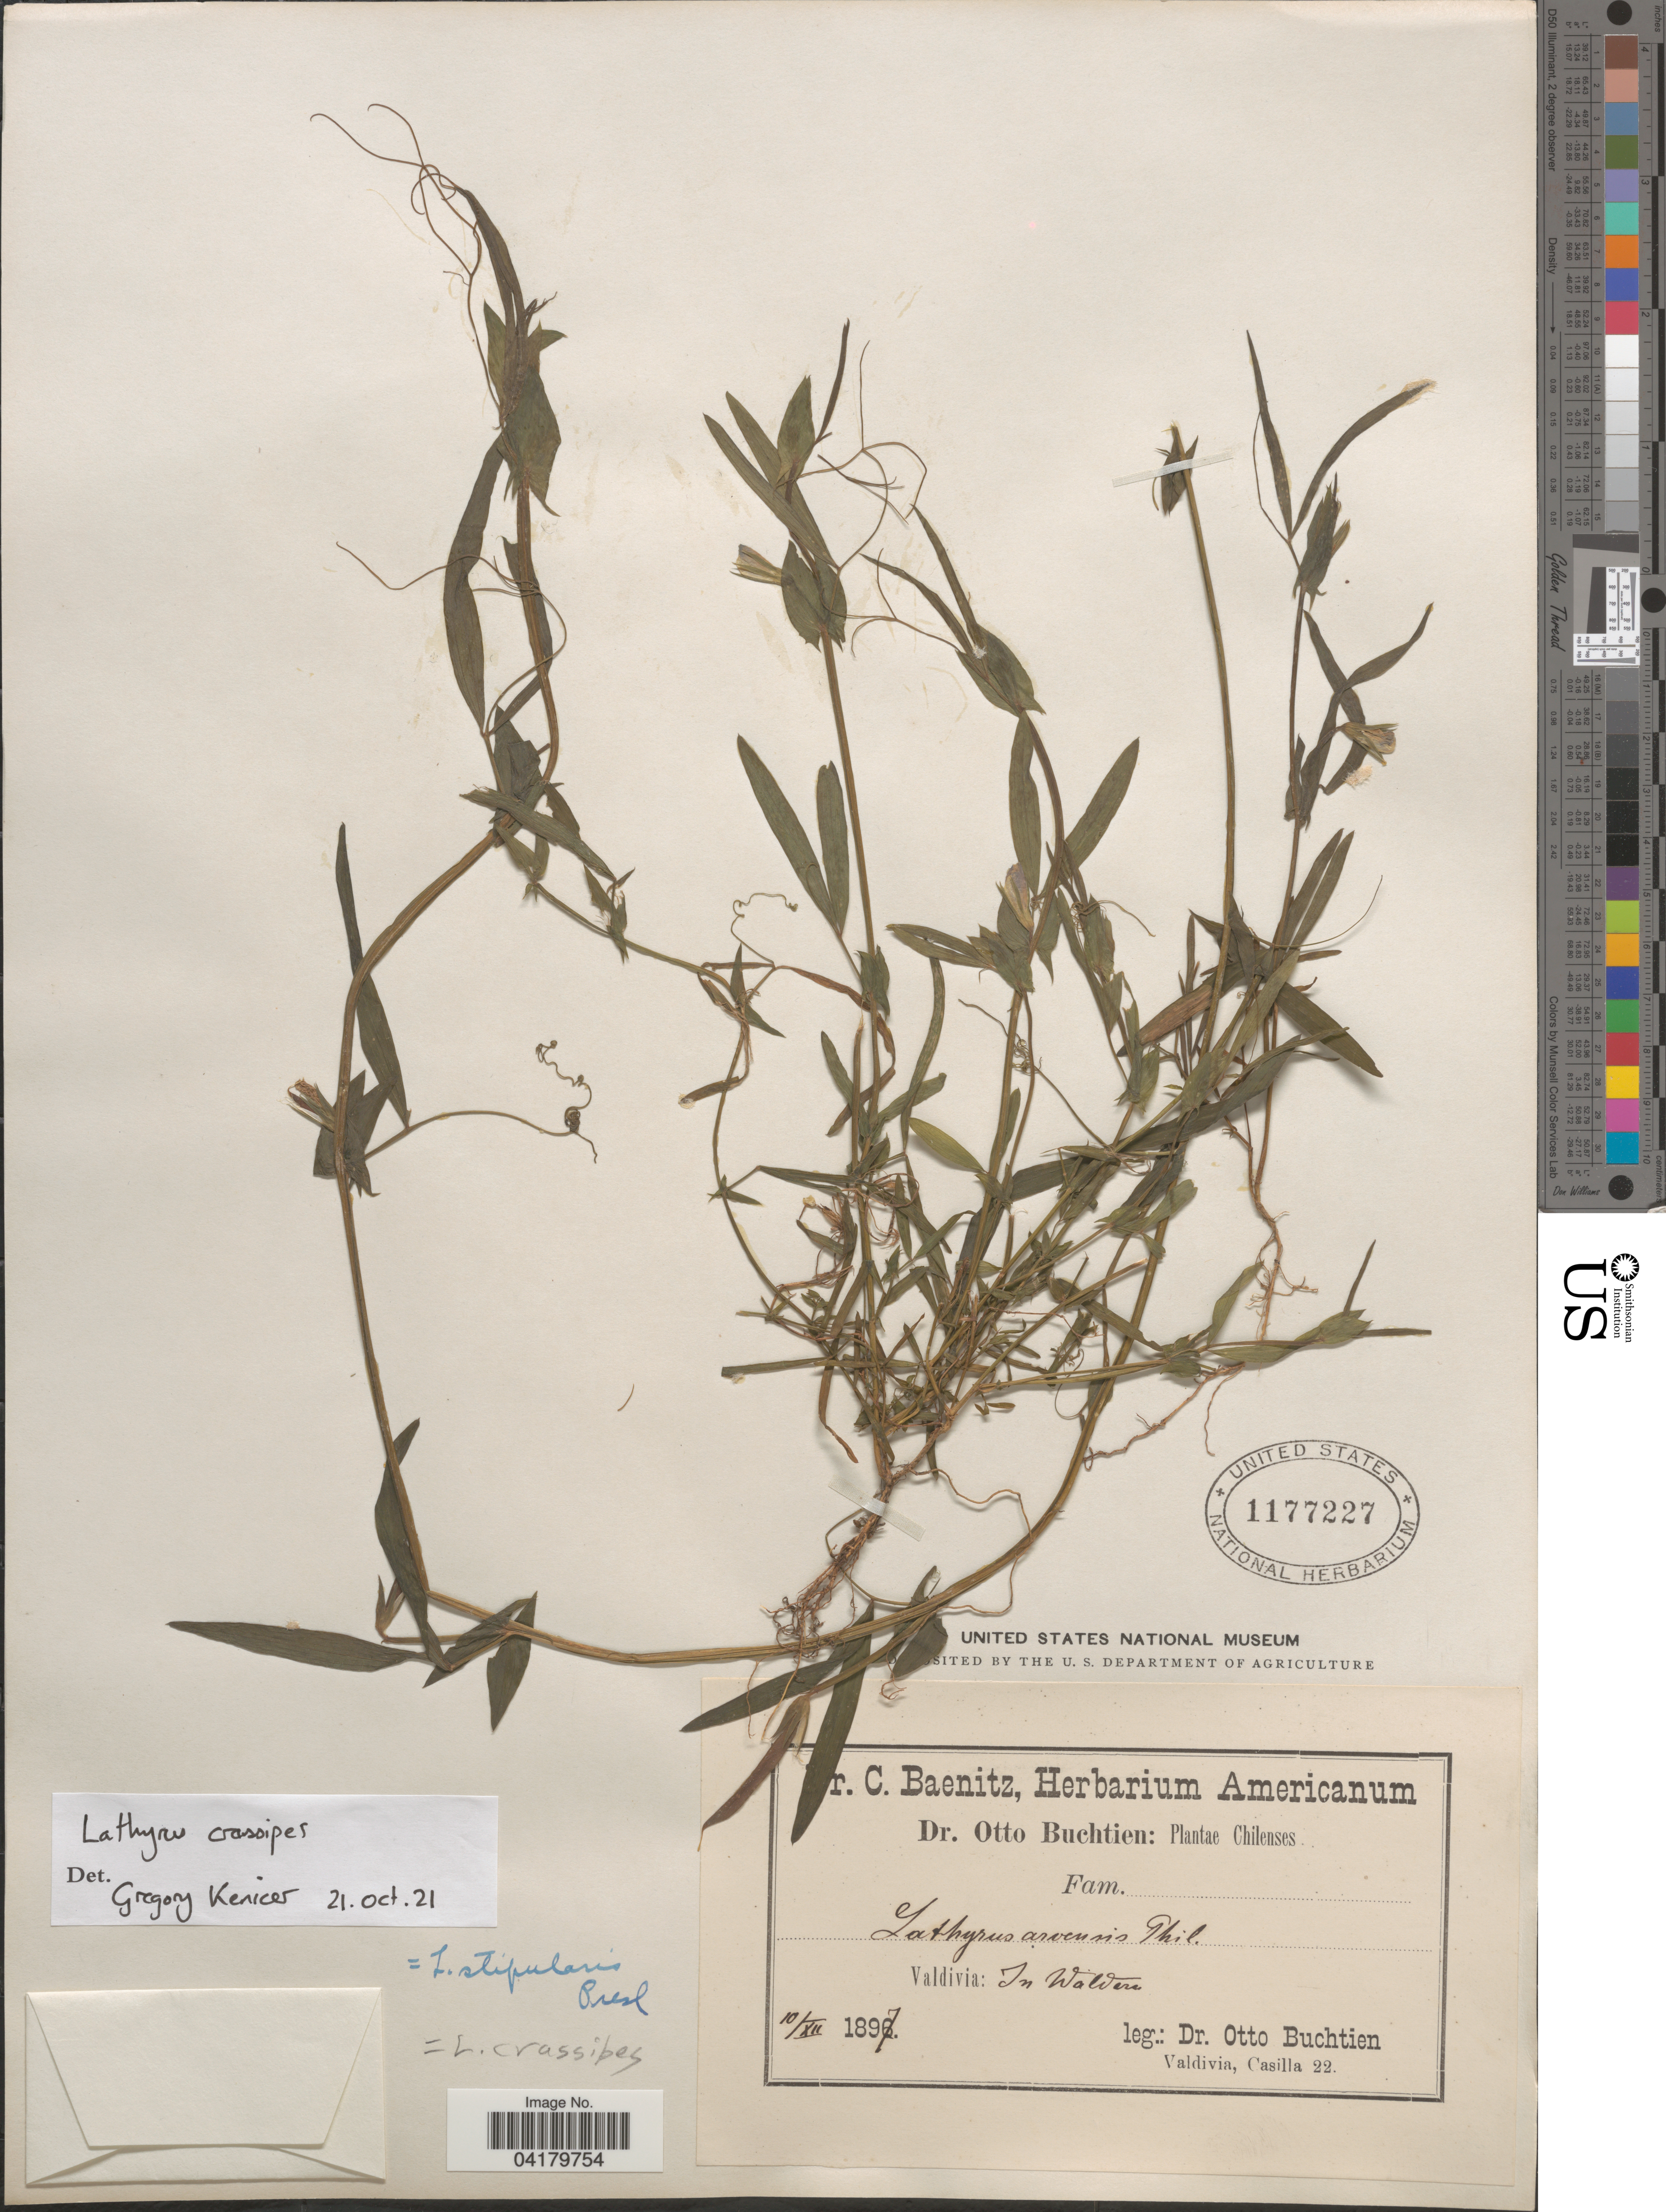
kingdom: Plantae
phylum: Tracheophyta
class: Magnoliopsida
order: Fabales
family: Fabaceae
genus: Lathyrus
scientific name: Lathyrus crassipes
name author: Gillies ex Hook. & Arn.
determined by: Kenicer, Gregory J.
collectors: O. Buchtien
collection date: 1897-12-10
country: Chile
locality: Chilenses. Valdivia: In Waldern.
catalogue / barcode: US 1177227